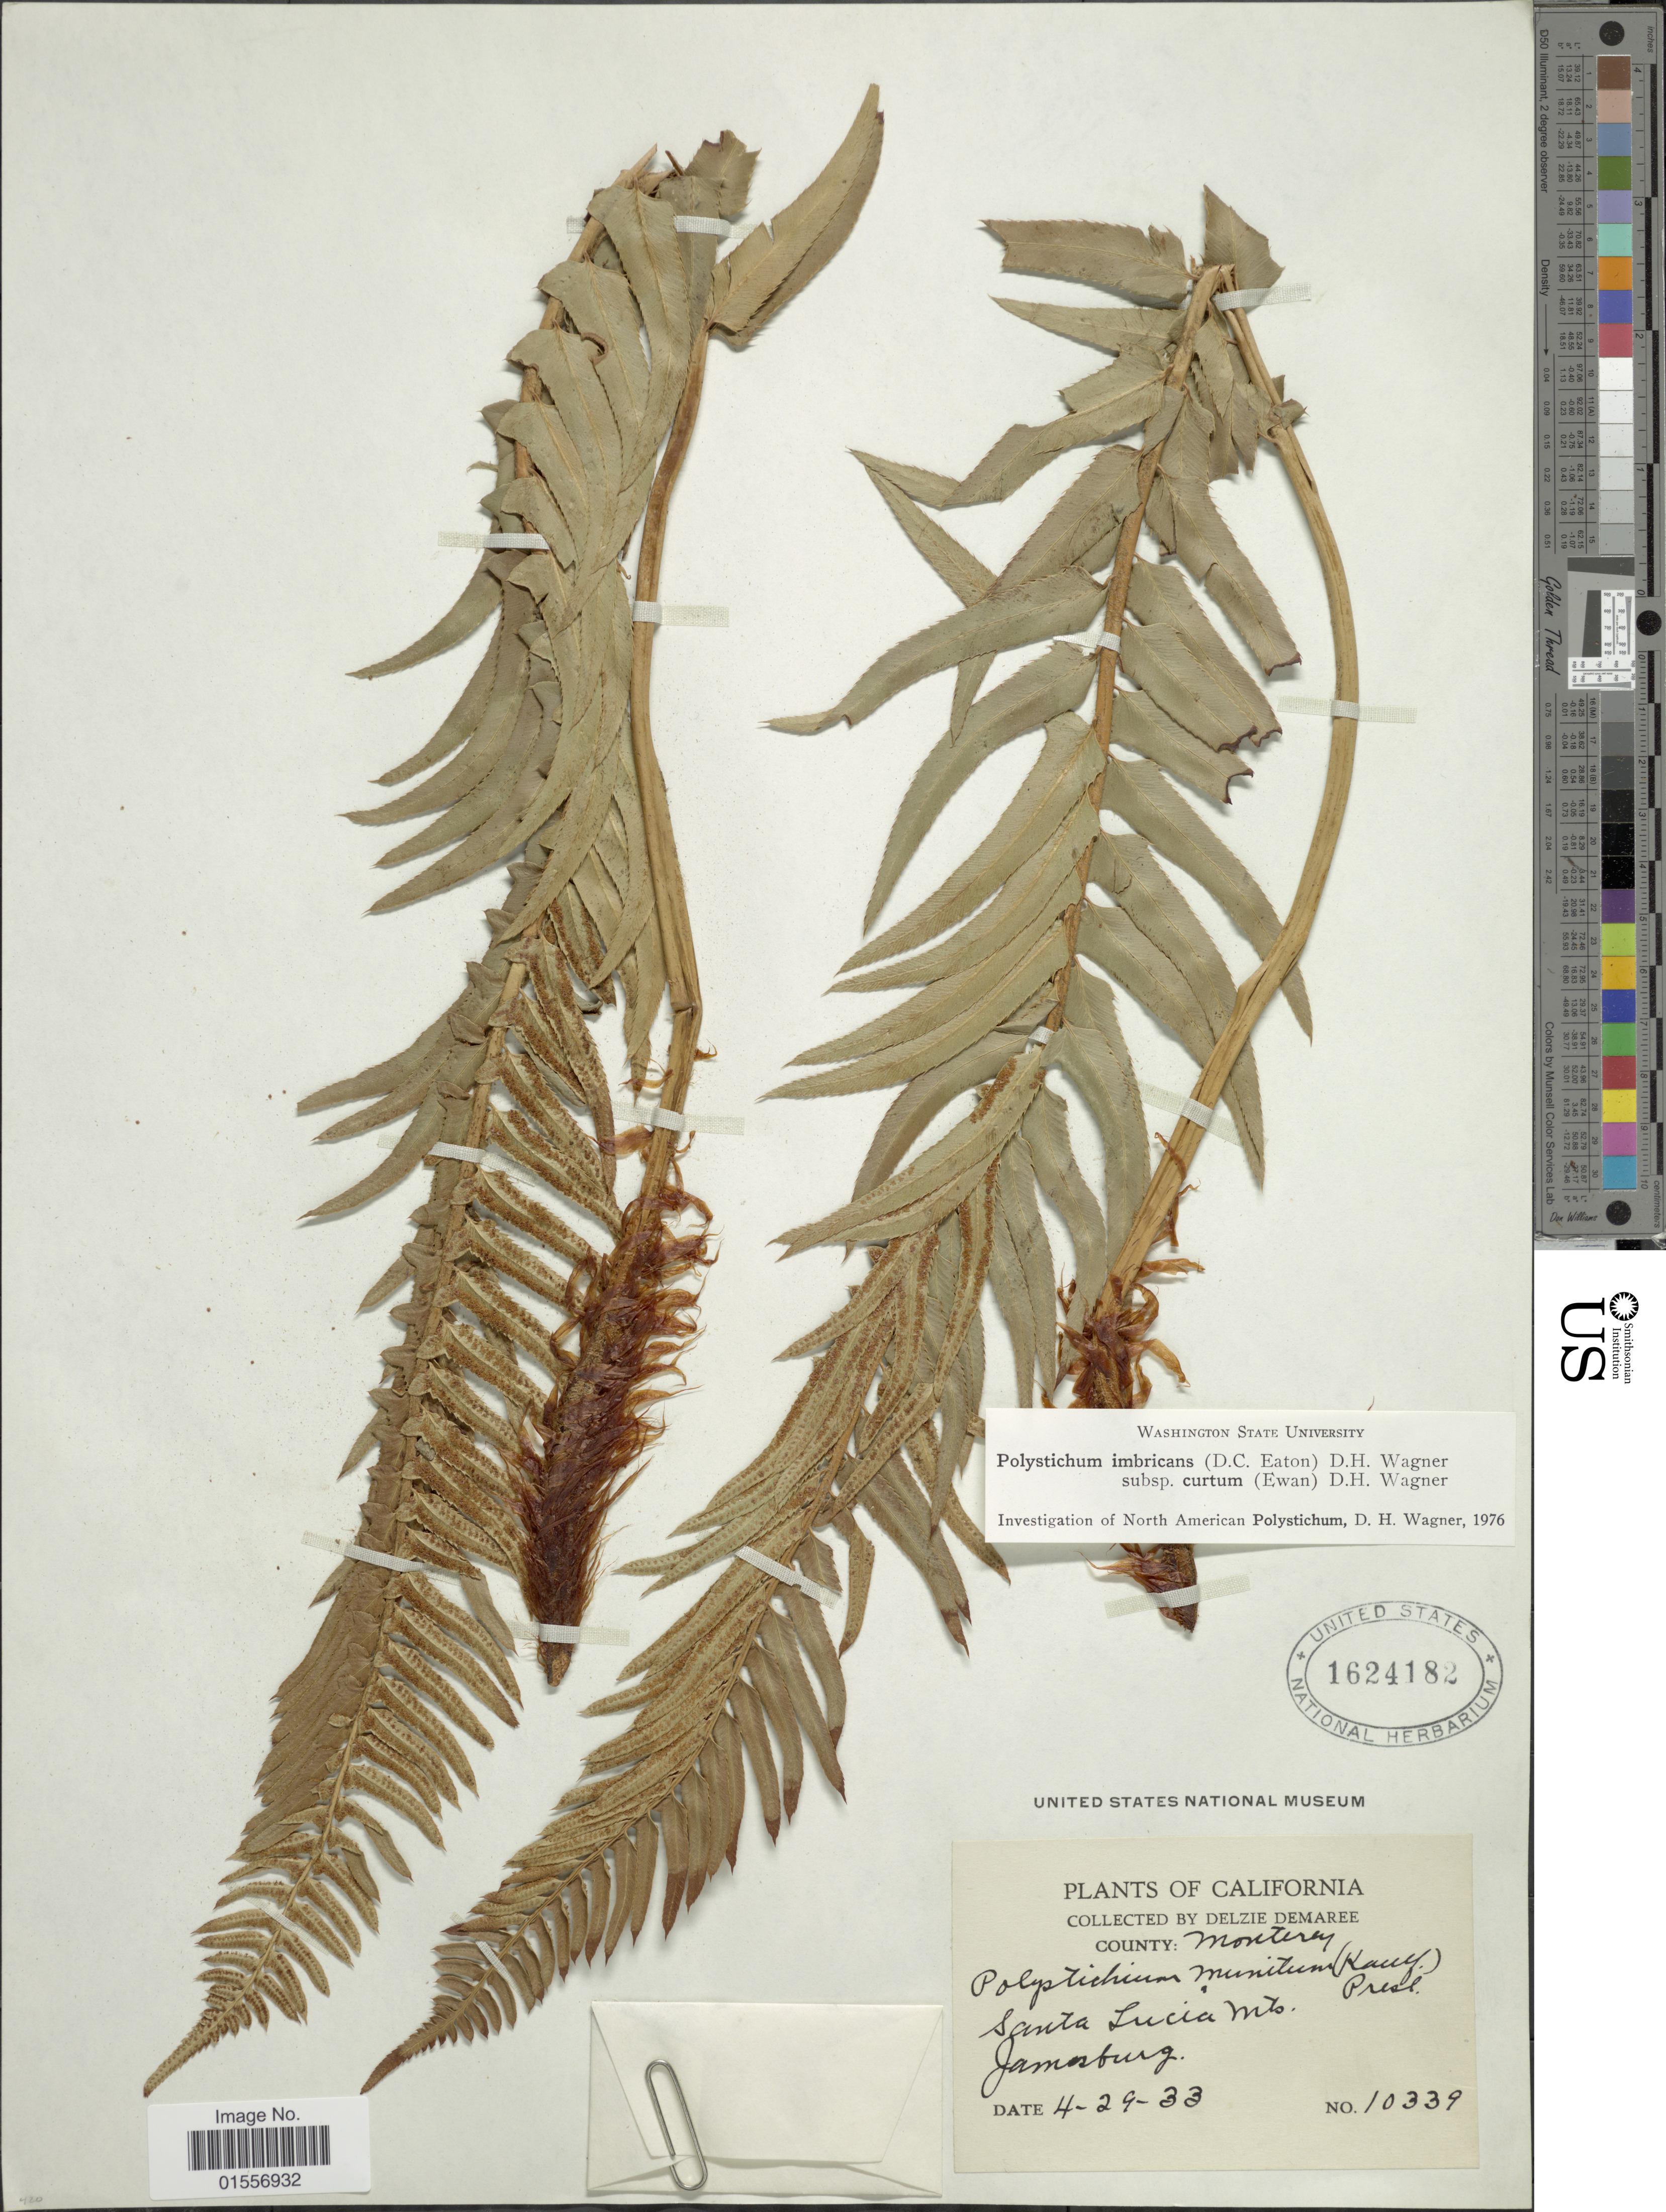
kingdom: Plantae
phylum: Tracheophyta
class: Polypodiopsida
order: Polypodiales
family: Dryopteridaceae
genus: Polystichum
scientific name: Polystichum imbricans subsp. curtum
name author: (Ewan) D.H. Wagner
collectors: D. Demaree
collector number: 10339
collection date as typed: Transcribed d/m/y: 29/4/33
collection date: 1933-04-29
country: United States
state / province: California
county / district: Monterey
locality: County: Montery, Santa Lucia mts, Jamesburg.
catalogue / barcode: US 1624182